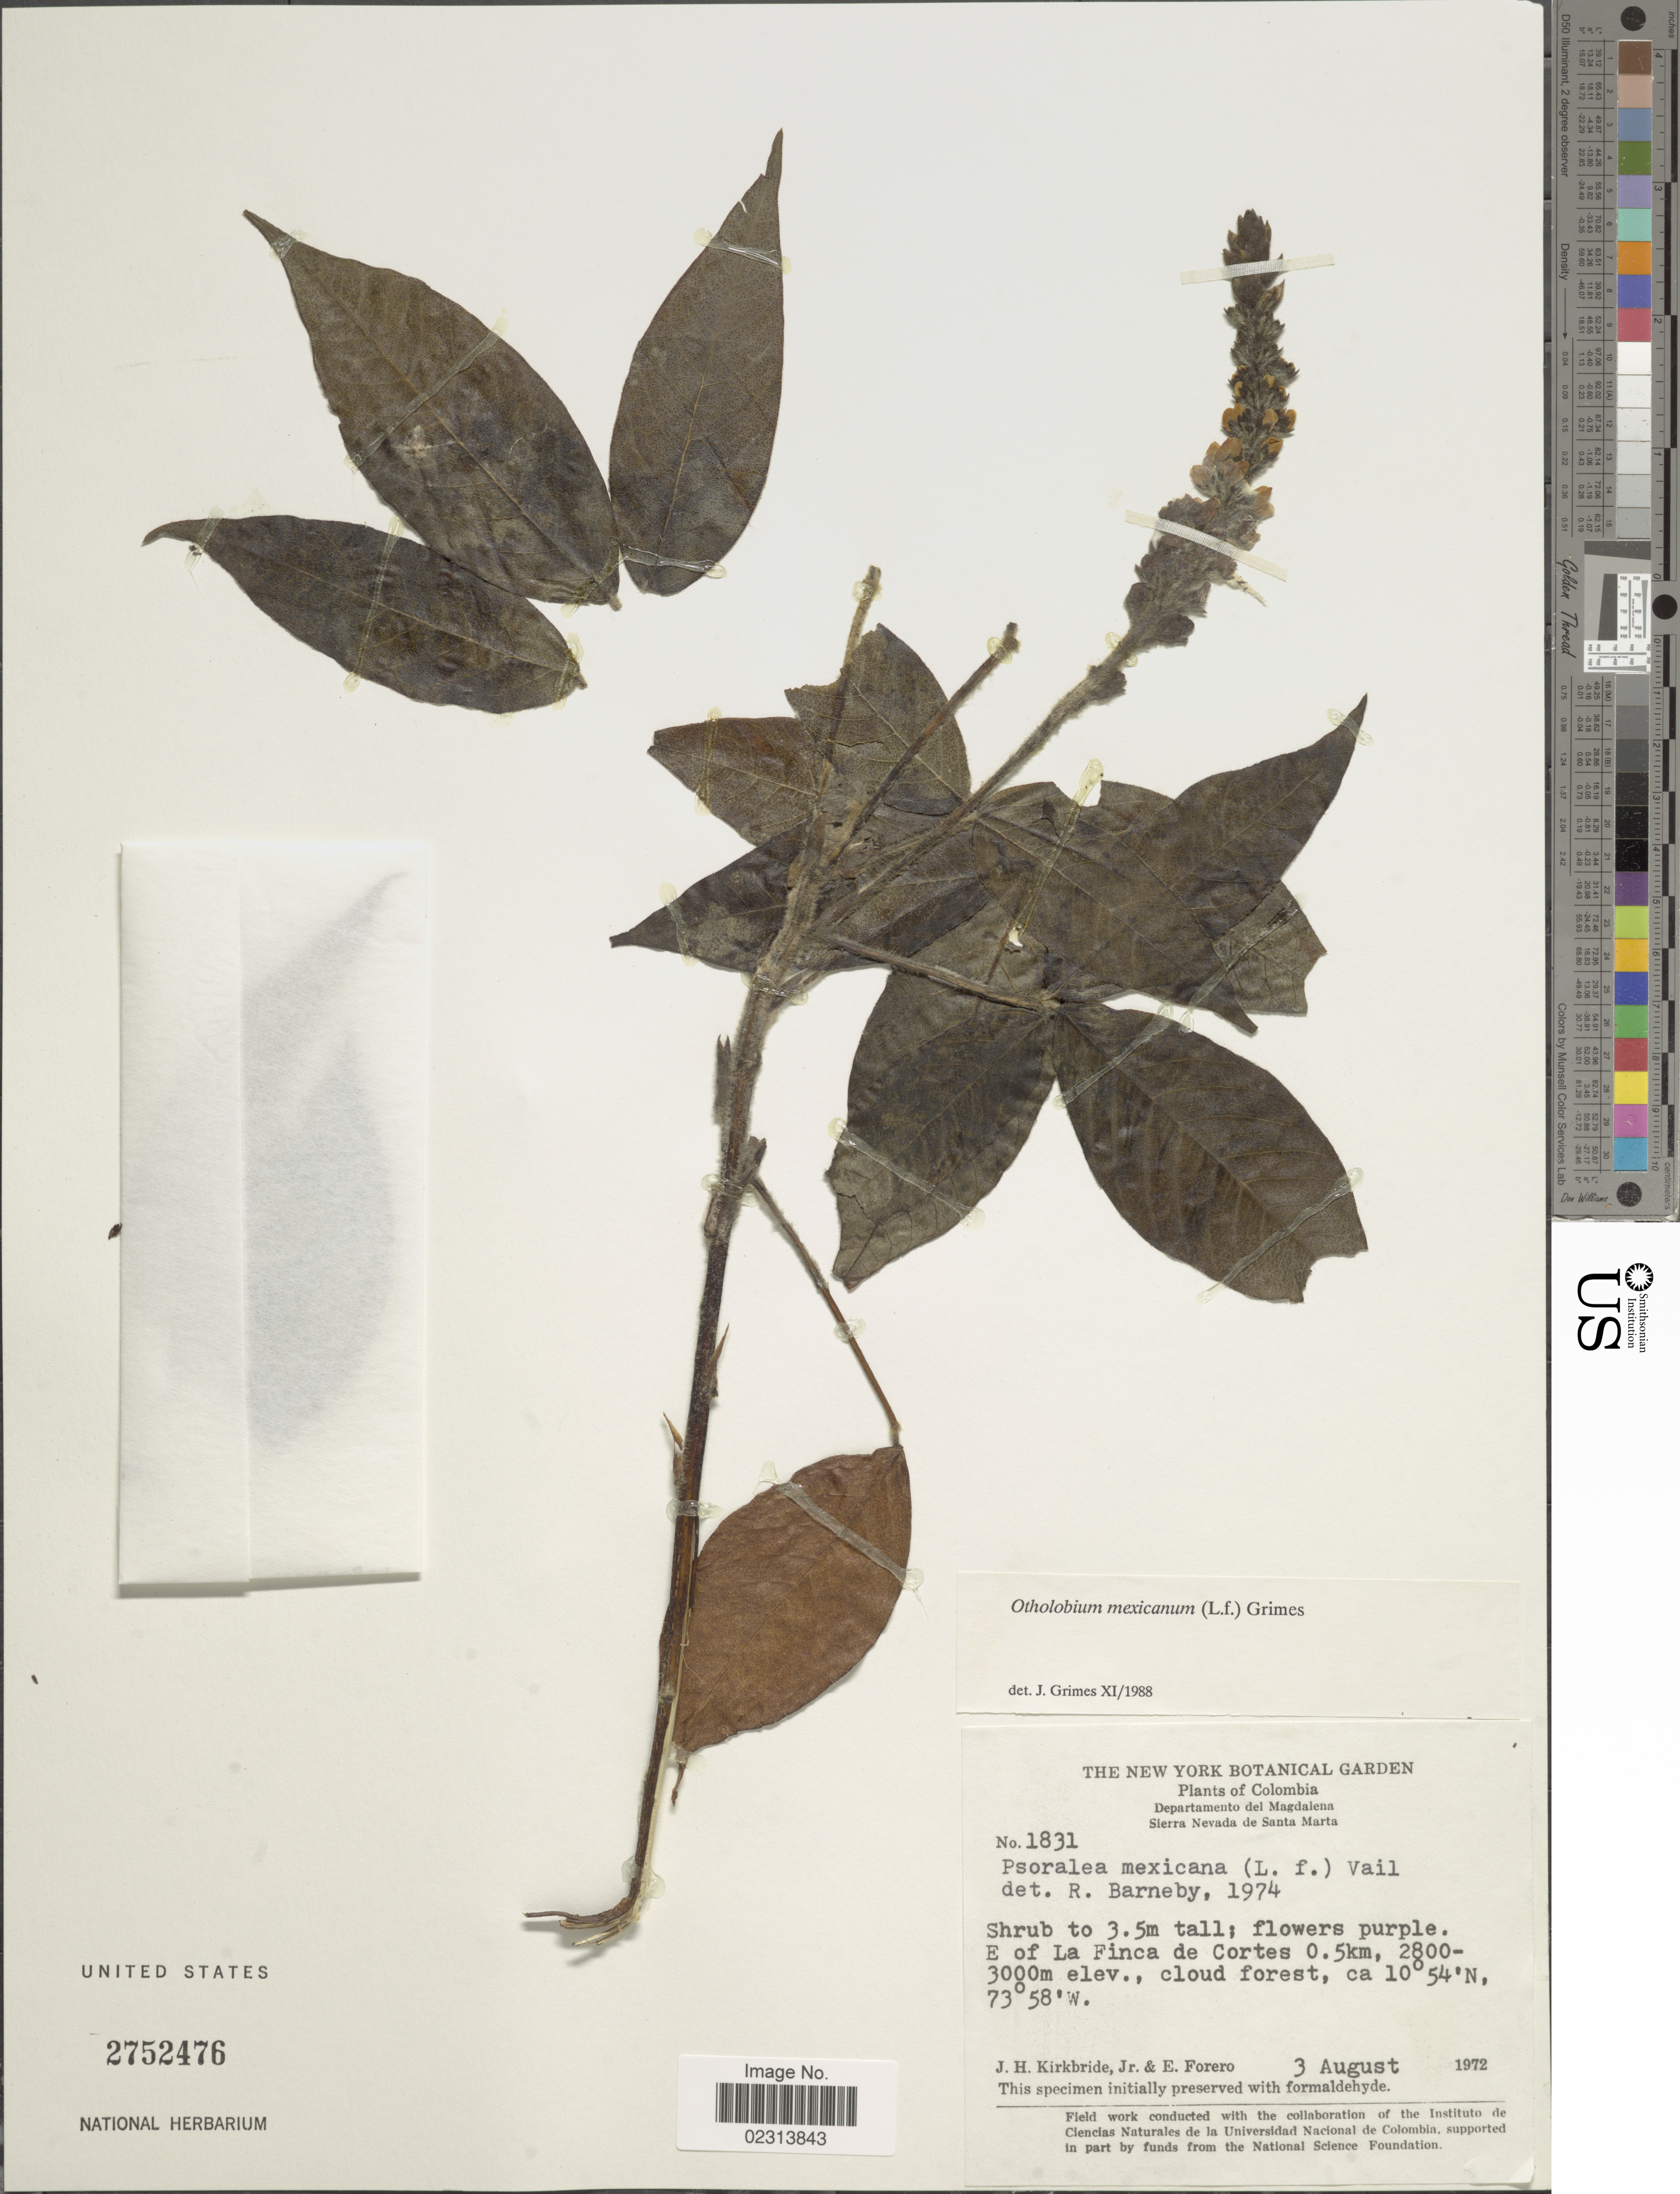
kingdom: Plantae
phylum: Tracheophyta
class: Magnoliopsida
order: Fabales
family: Fabaceae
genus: Otholobium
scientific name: Otholobium mexicanum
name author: (L. f.) J.W. Grimes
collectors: J. H. Kirkbride & E. Forero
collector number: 1831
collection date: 1972-08-03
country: Colombia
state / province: Magdalena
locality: Departamento del Magdalena, Sierra Nevada de Santa Maria, E of La Finca de Cortes, 0.5 km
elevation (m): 3000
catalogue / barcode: US 2752476